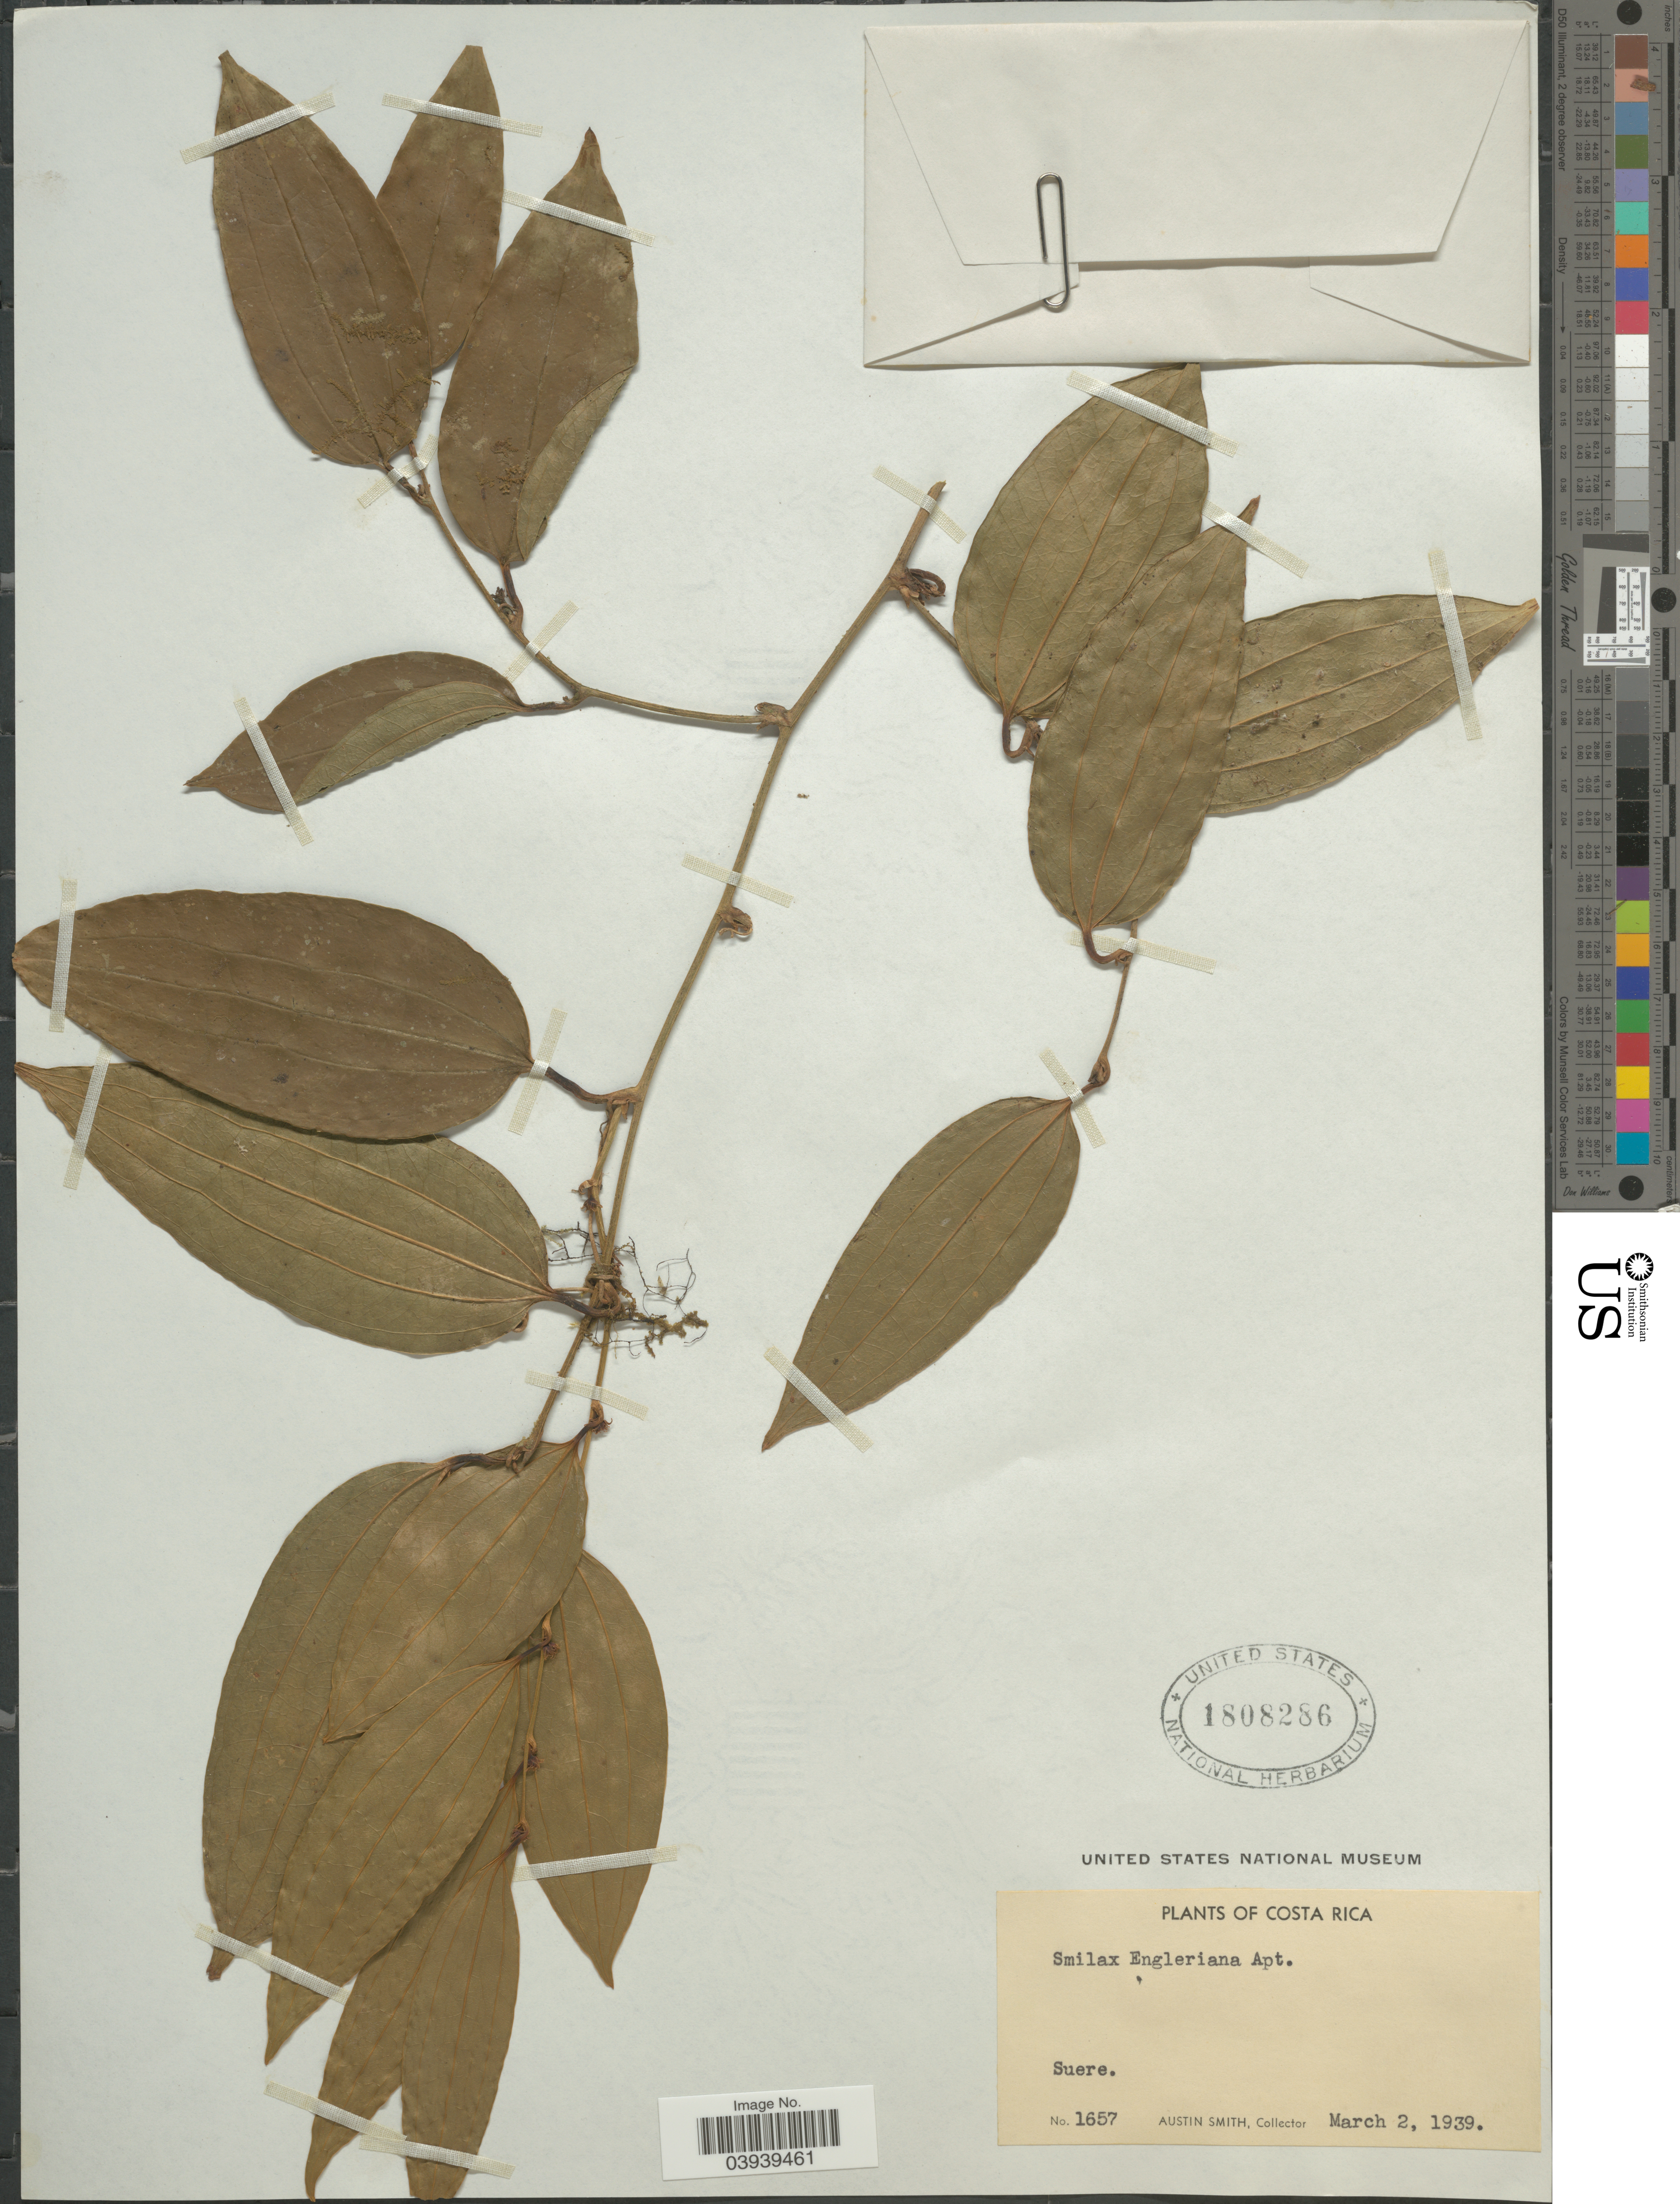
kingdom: Plantae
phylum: Tracheophyta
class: Liliopsida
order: Liliales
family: Smilacaceae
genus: Smilax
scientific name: Smilax engleriana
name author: F.W. Apt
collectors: Aust P. Smith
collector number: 1657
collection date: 1939-03-02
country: Costa Rica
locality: Suere.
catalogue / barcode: US 1808286